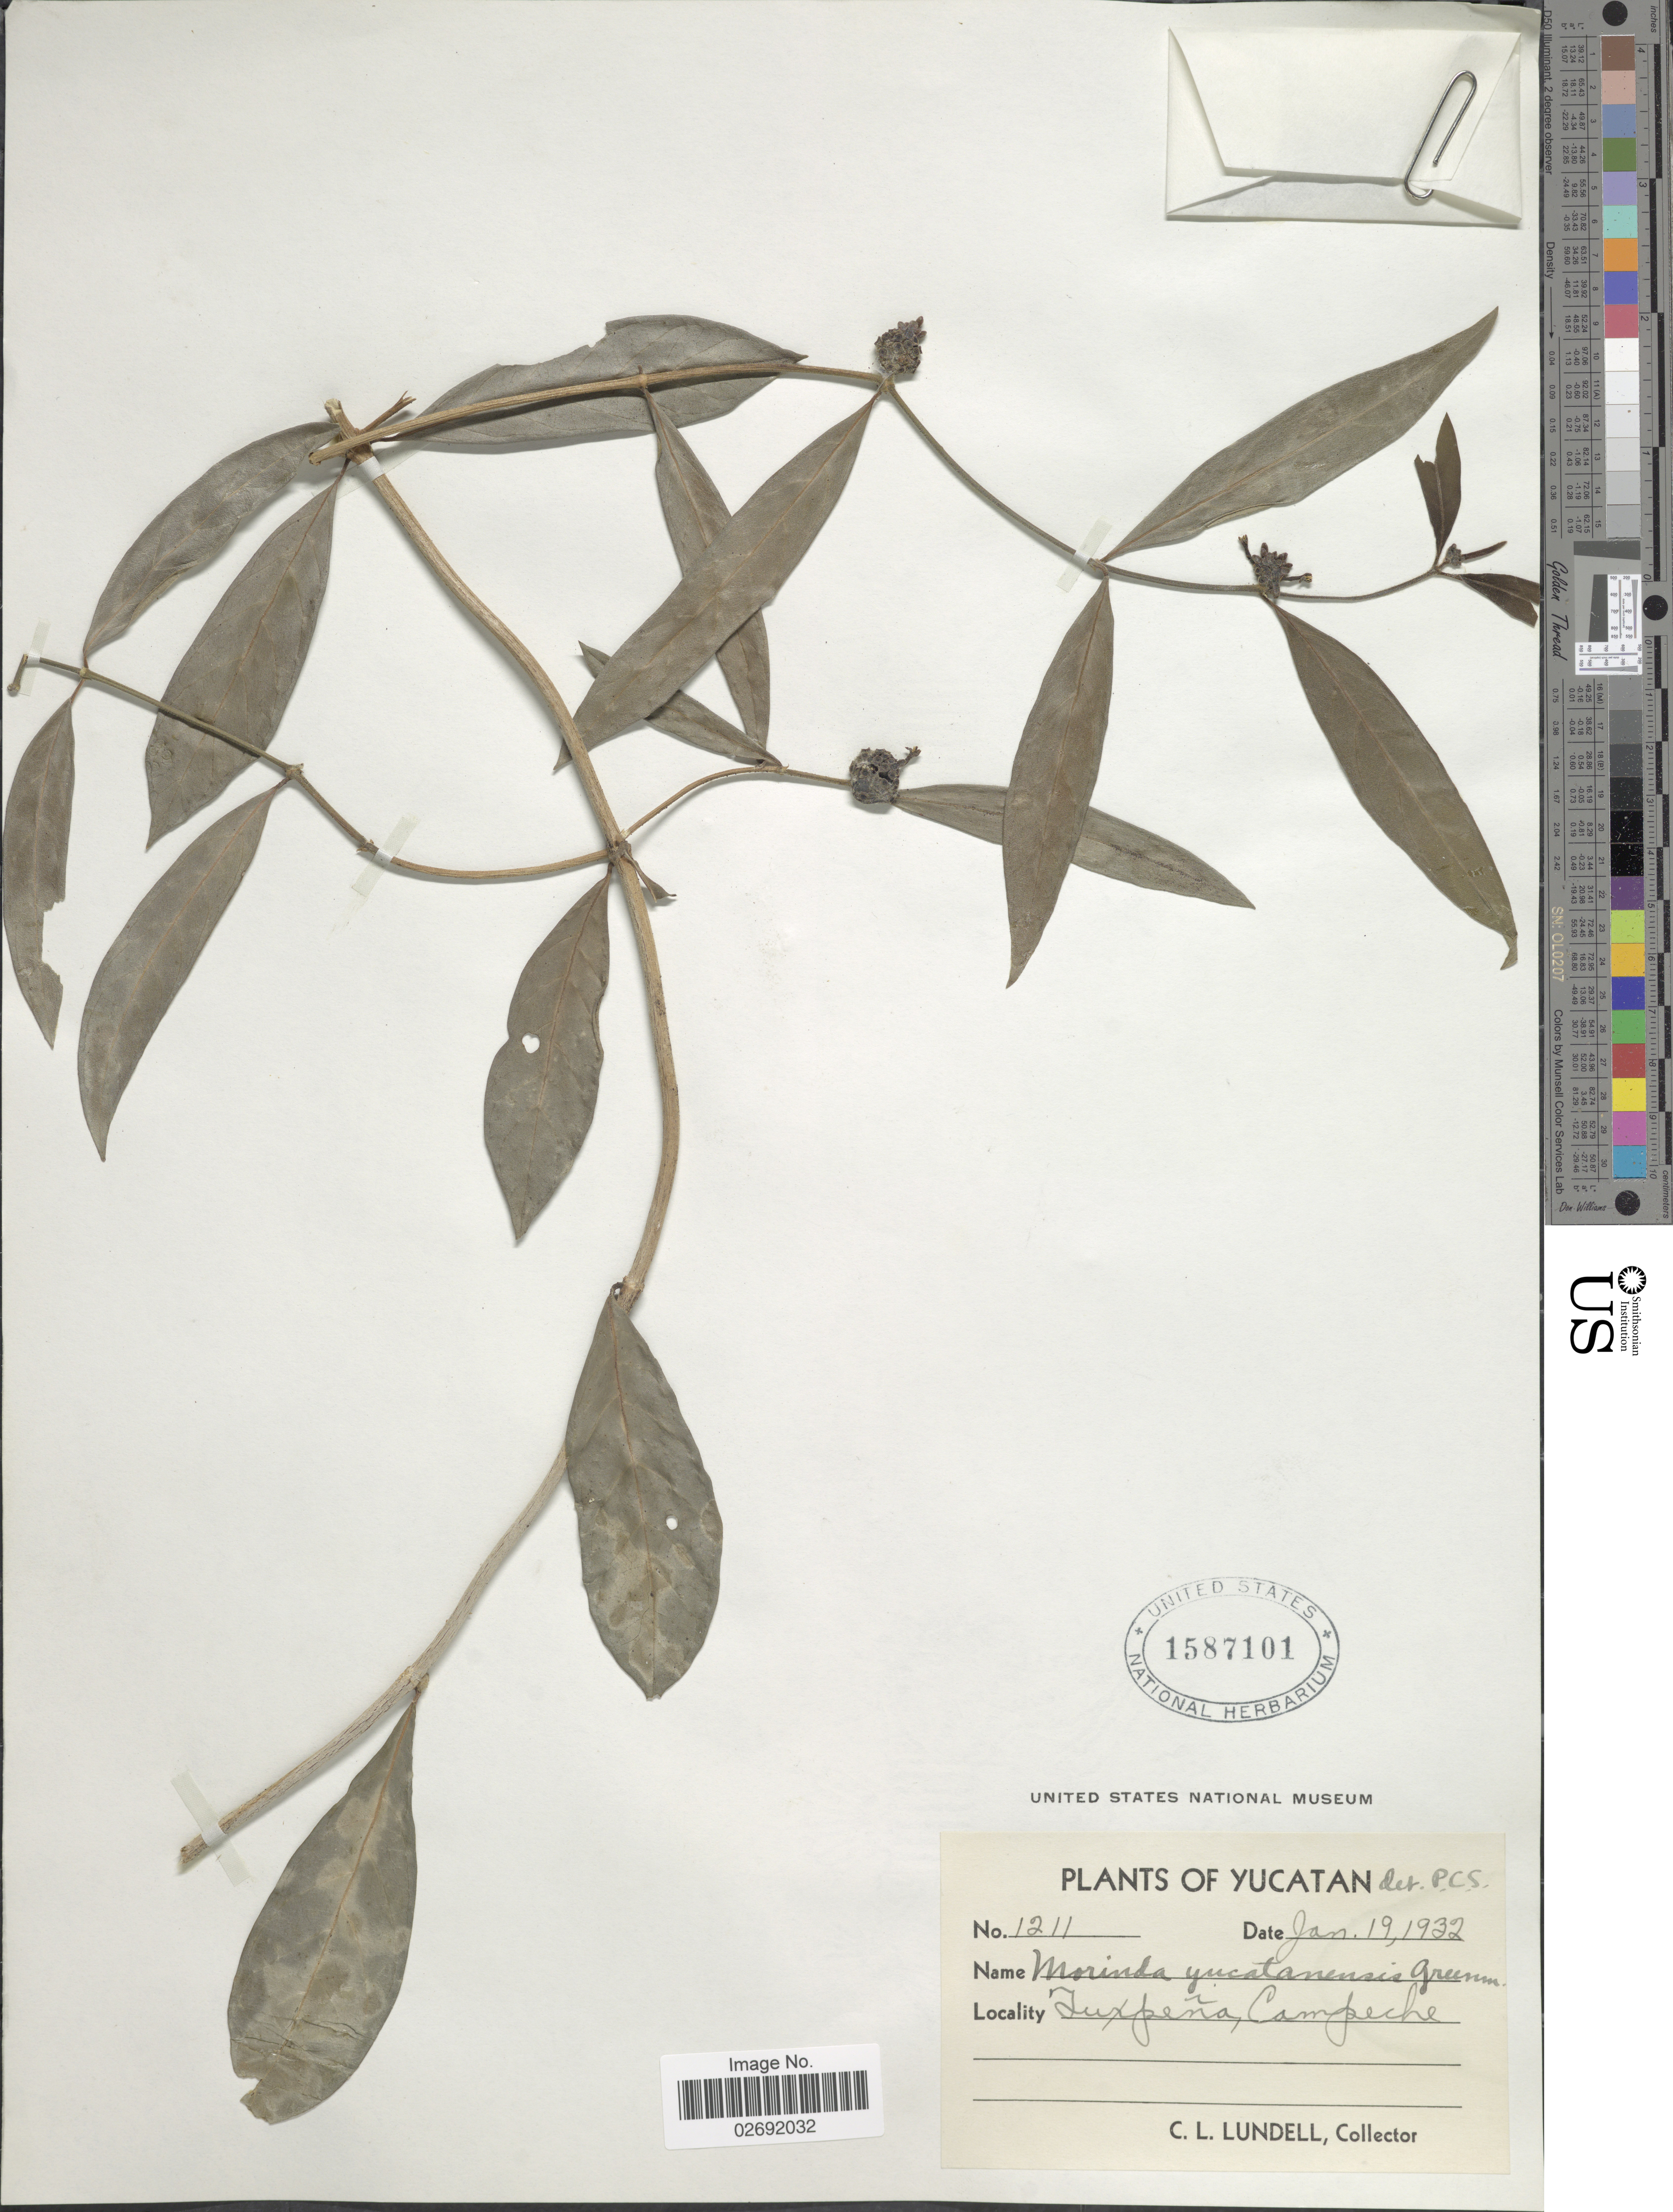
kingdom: Plantae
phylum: Tracheophyta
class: Magnoliopsida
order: Gentianales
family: Rubiaceae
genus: Morinda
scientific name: Morinda yucatanensis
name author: Greenm.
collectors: C. L. Lundell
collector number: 1211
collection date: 1932-01-19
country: Mexico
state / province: Campeche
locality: Tuxpeña, Campeche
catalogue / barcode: US 1587101